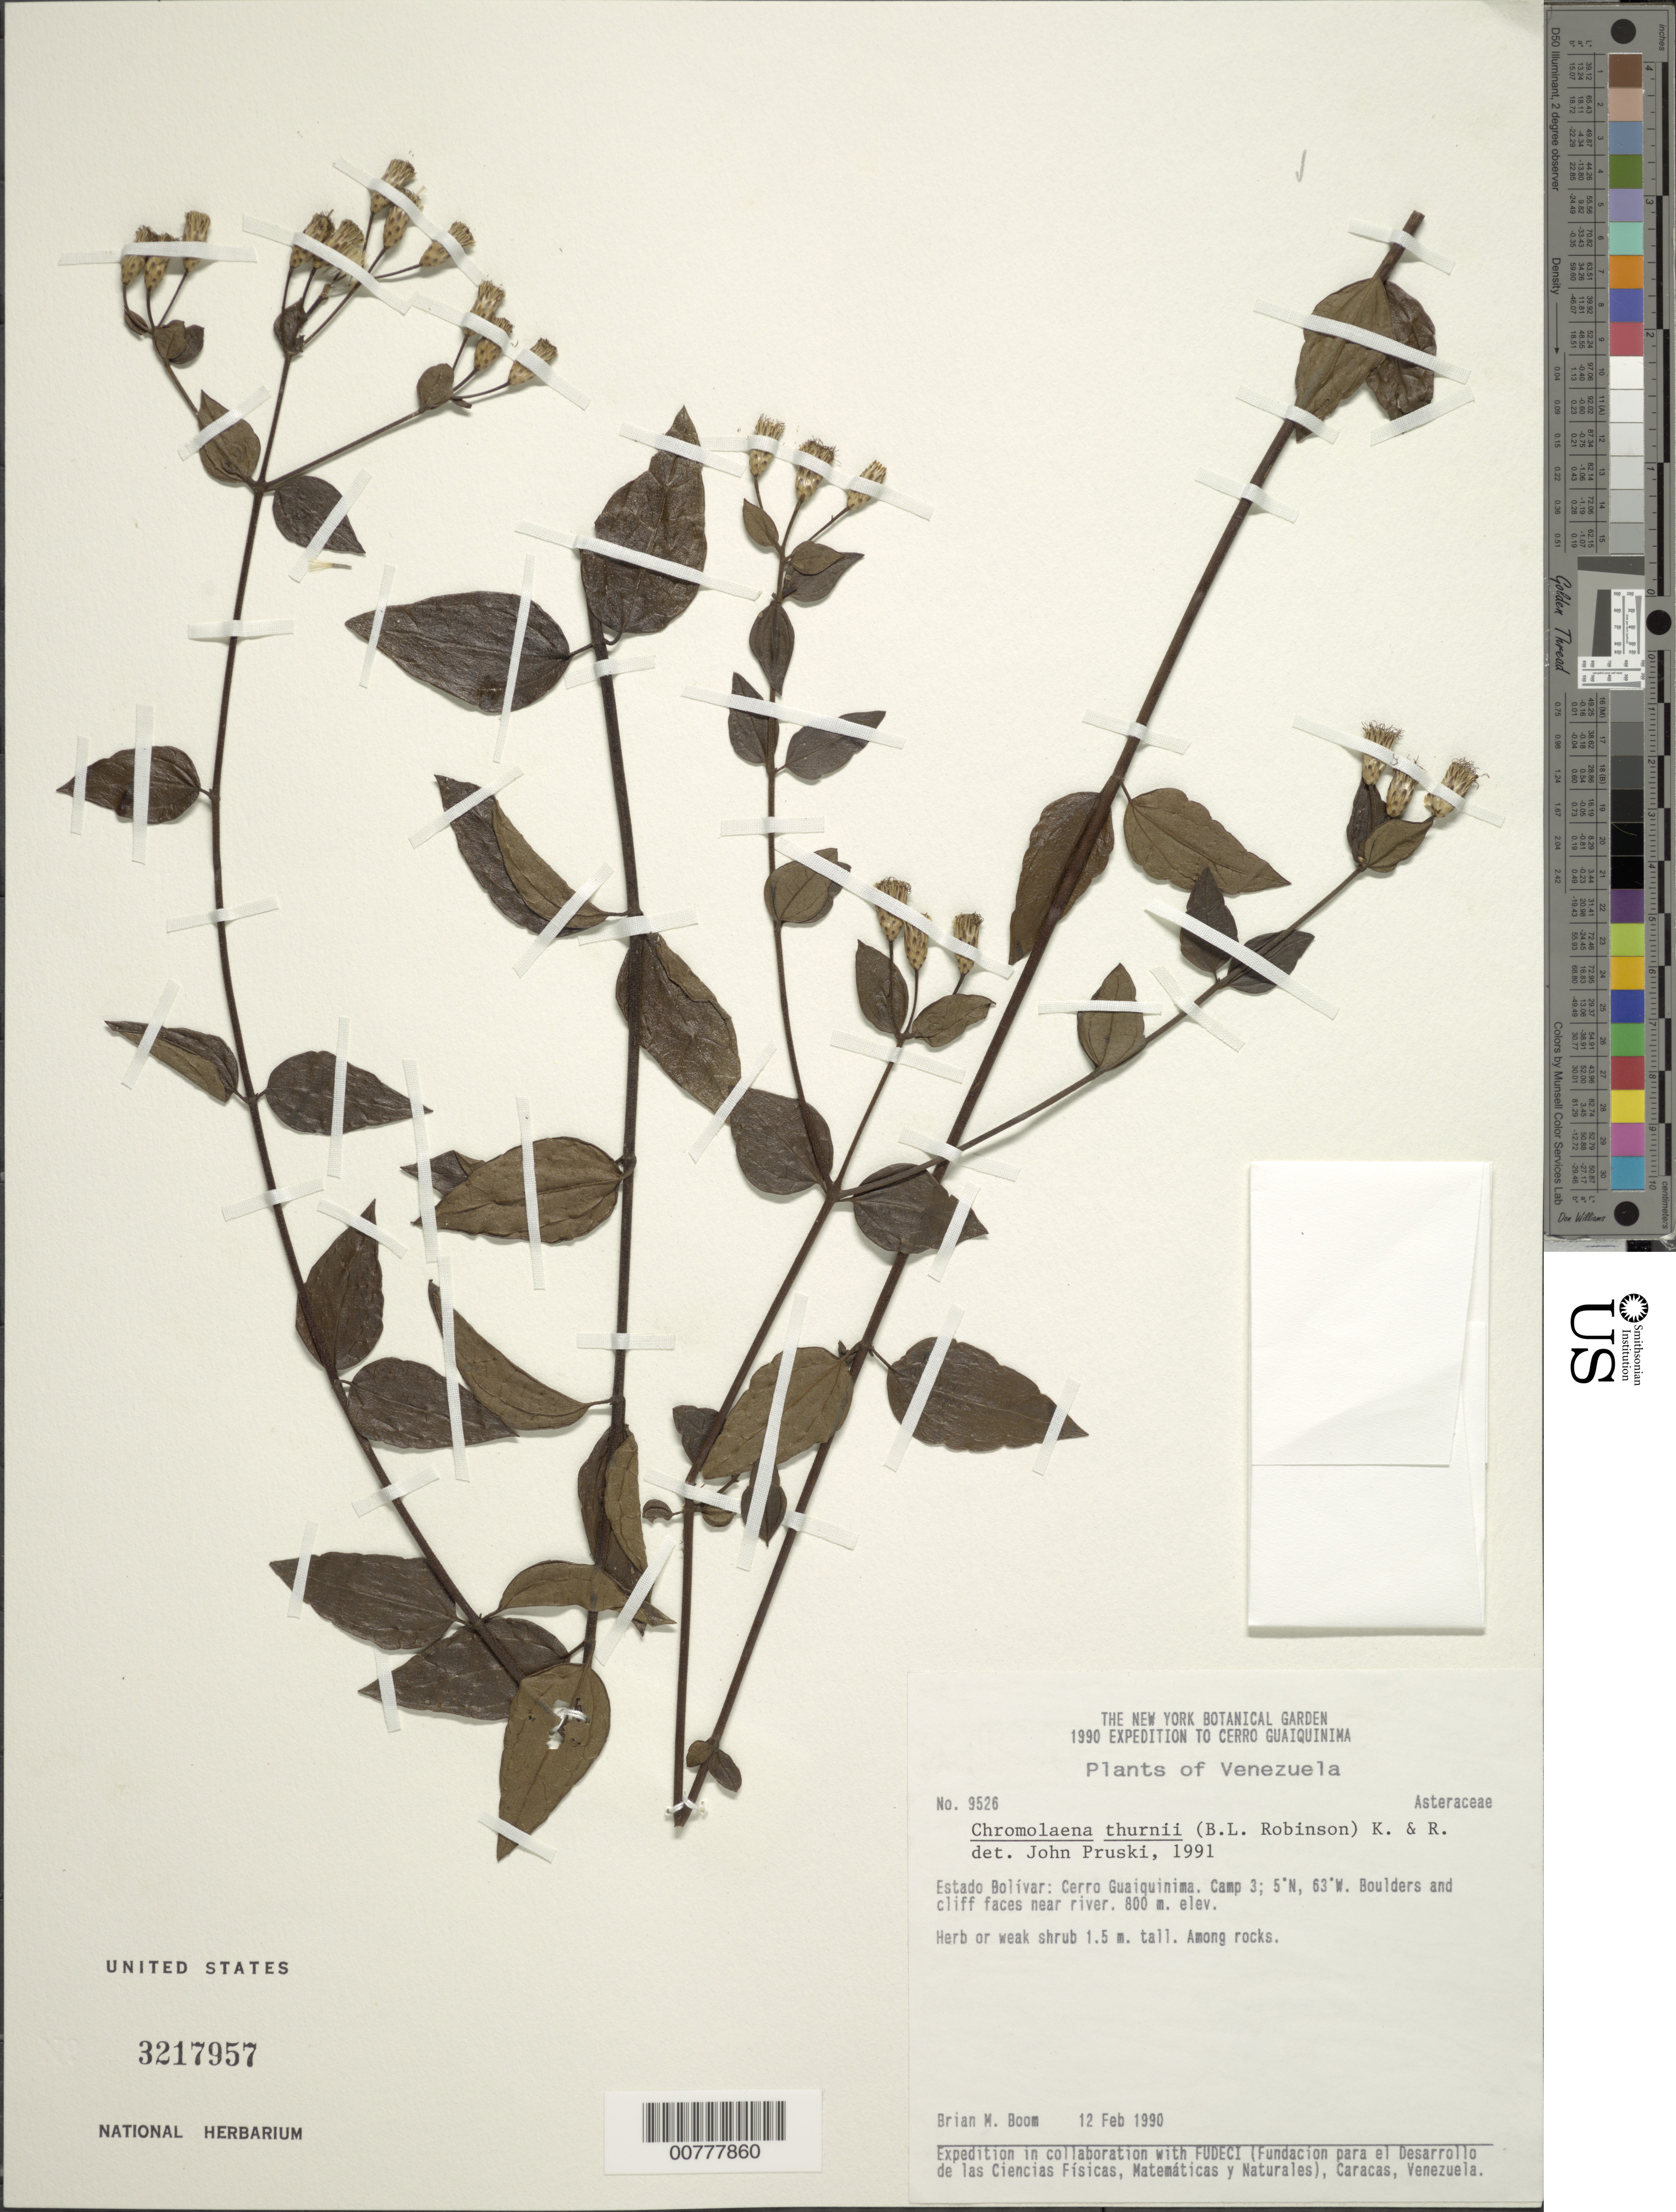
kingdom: Plantae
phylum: Tracheophyta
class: Magnoliopsida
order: Asterales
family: Asteraceae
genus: Chromolaena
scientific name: Chromolaena thurnii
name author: (B.L. Rob.) R.M. King & H. Rob.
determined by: Pruski, J. F.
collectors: B. M. Boom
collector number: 9526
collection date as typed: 12-Feb-90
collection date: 1990-02-12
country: Venezuela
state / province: Bolívar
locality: Cerro Guaiquinima, Camp 3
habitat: Boulders & cliff faces near river, among rocks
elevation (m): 800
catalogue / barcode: US 3217957